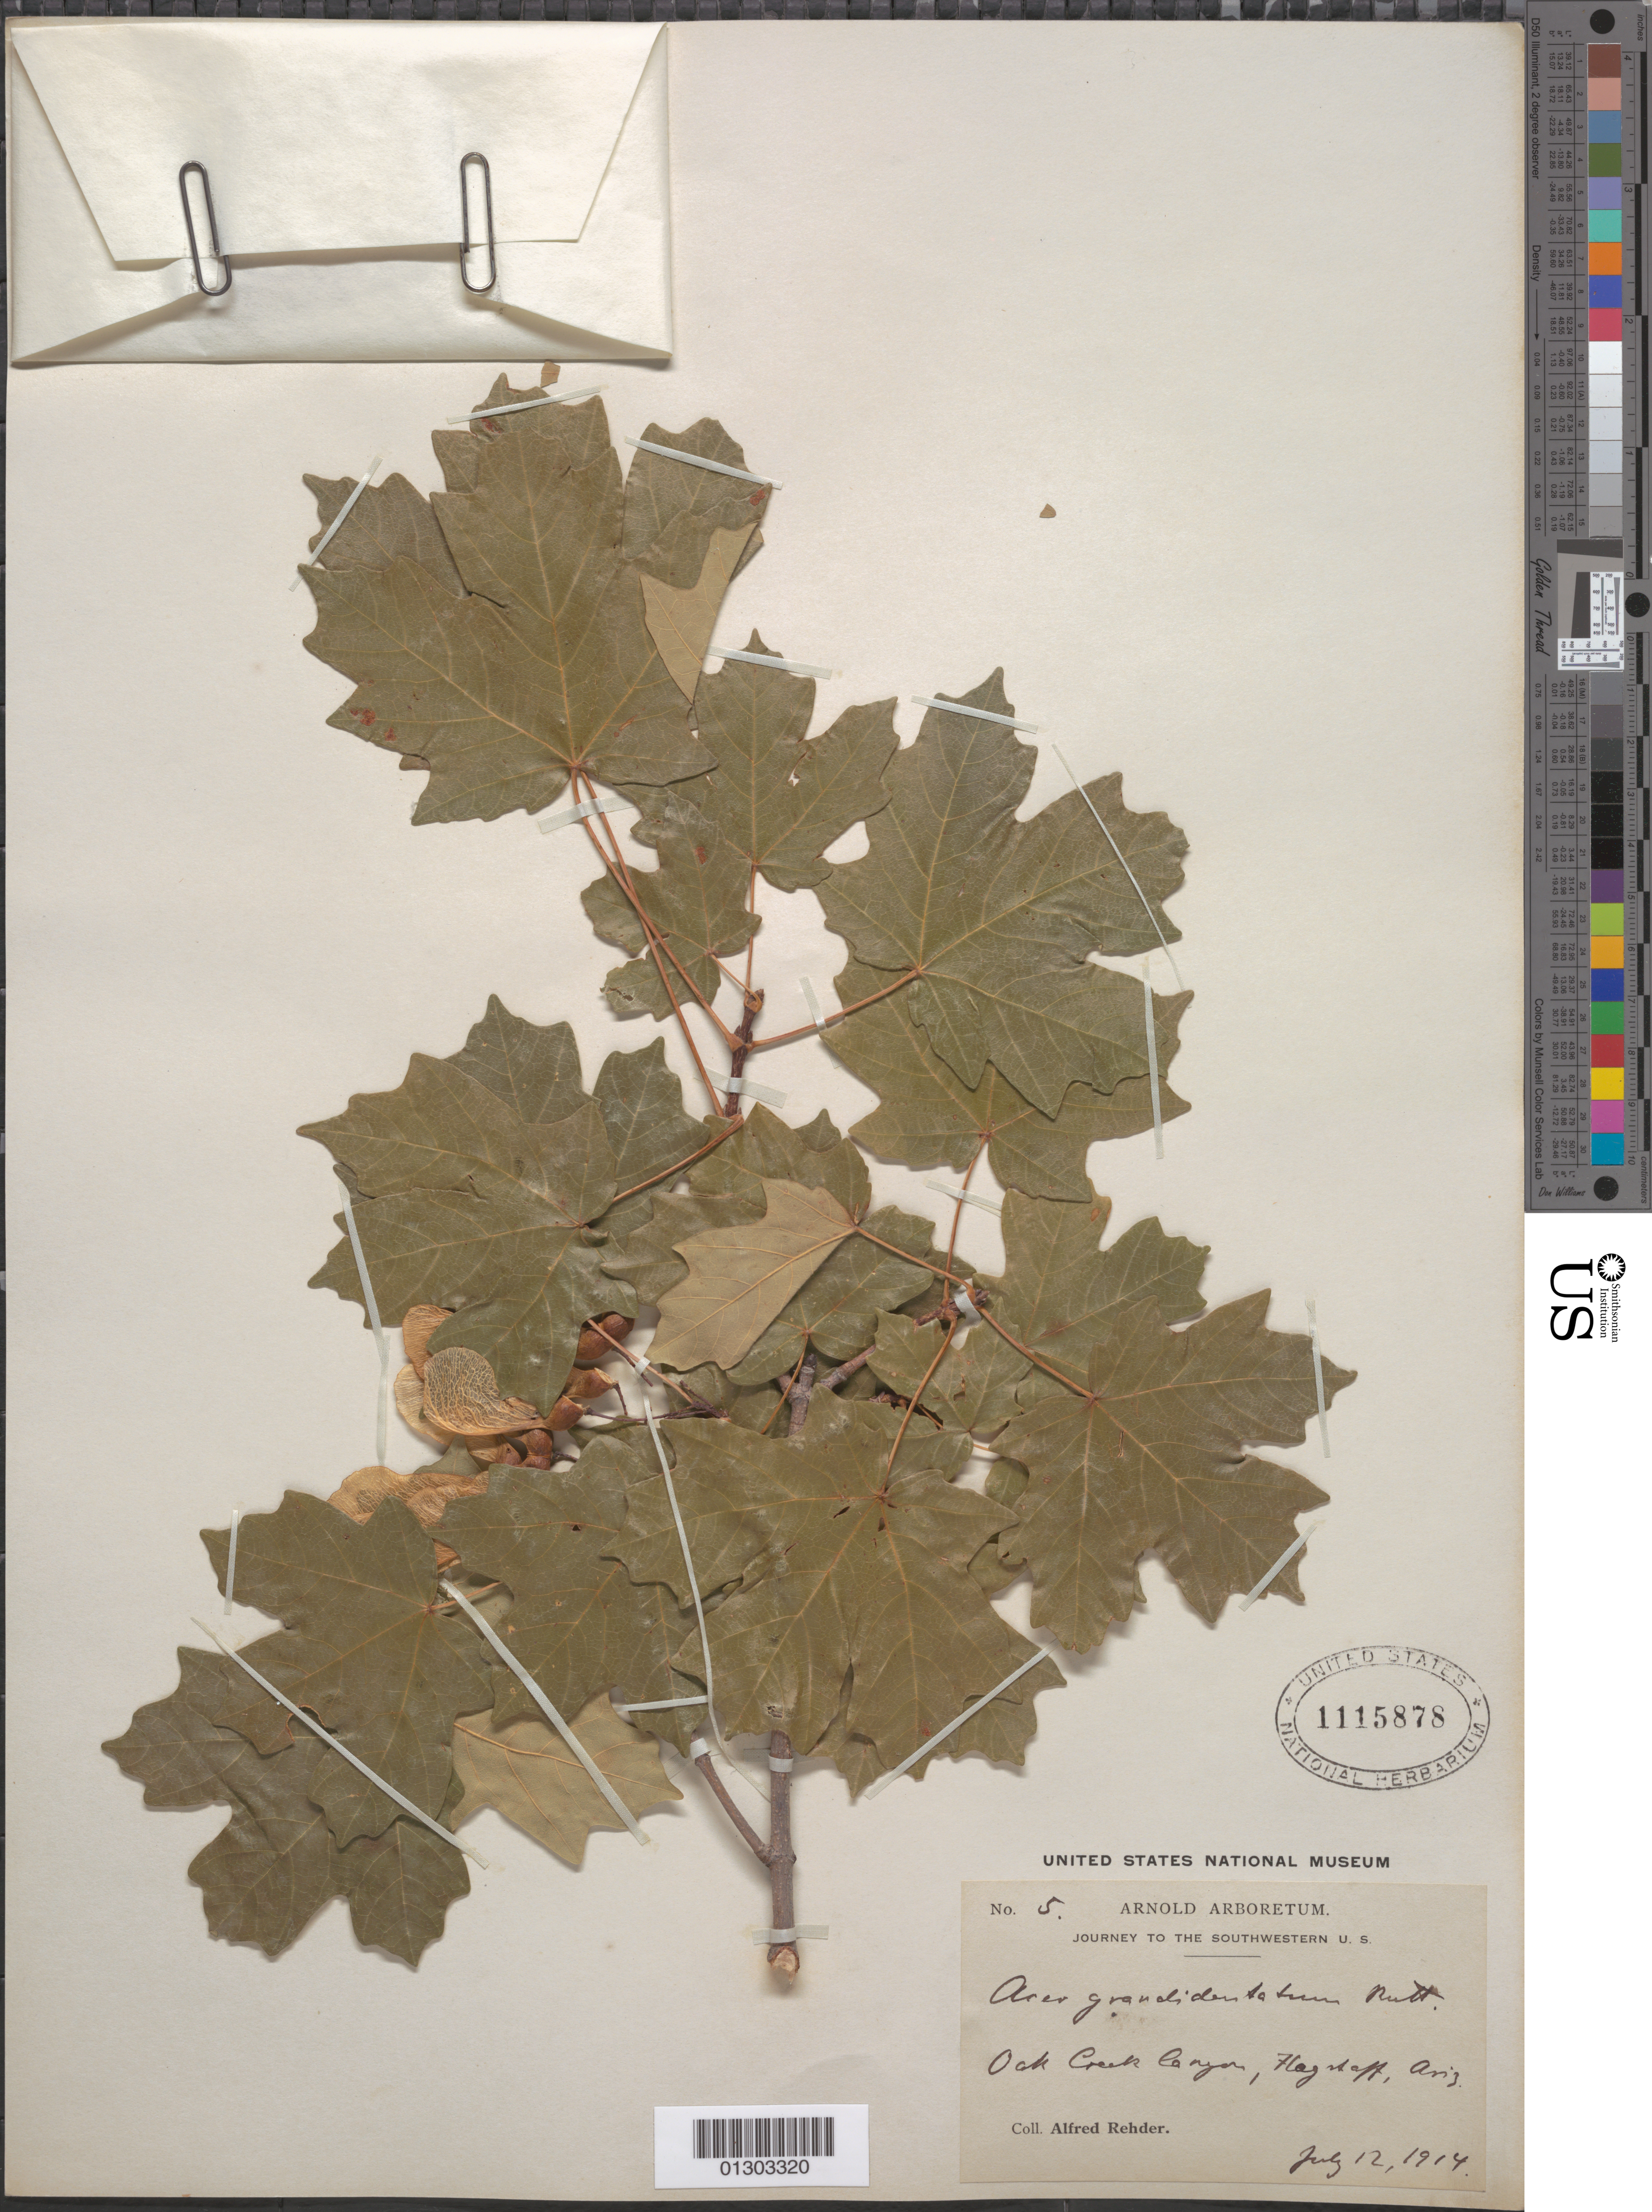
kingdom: Plantae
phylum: Tracheophyta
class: Magnoliopsida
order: Sapindales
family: Sapindaceae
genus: Acer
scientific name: Acer grandidentatum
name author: Nutt.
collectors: A. Rehder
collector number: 5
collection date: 1914-07-12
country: United States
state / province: Arizona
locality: Flagstaff, Oak Creek Canyon.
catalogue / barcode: US 1115878